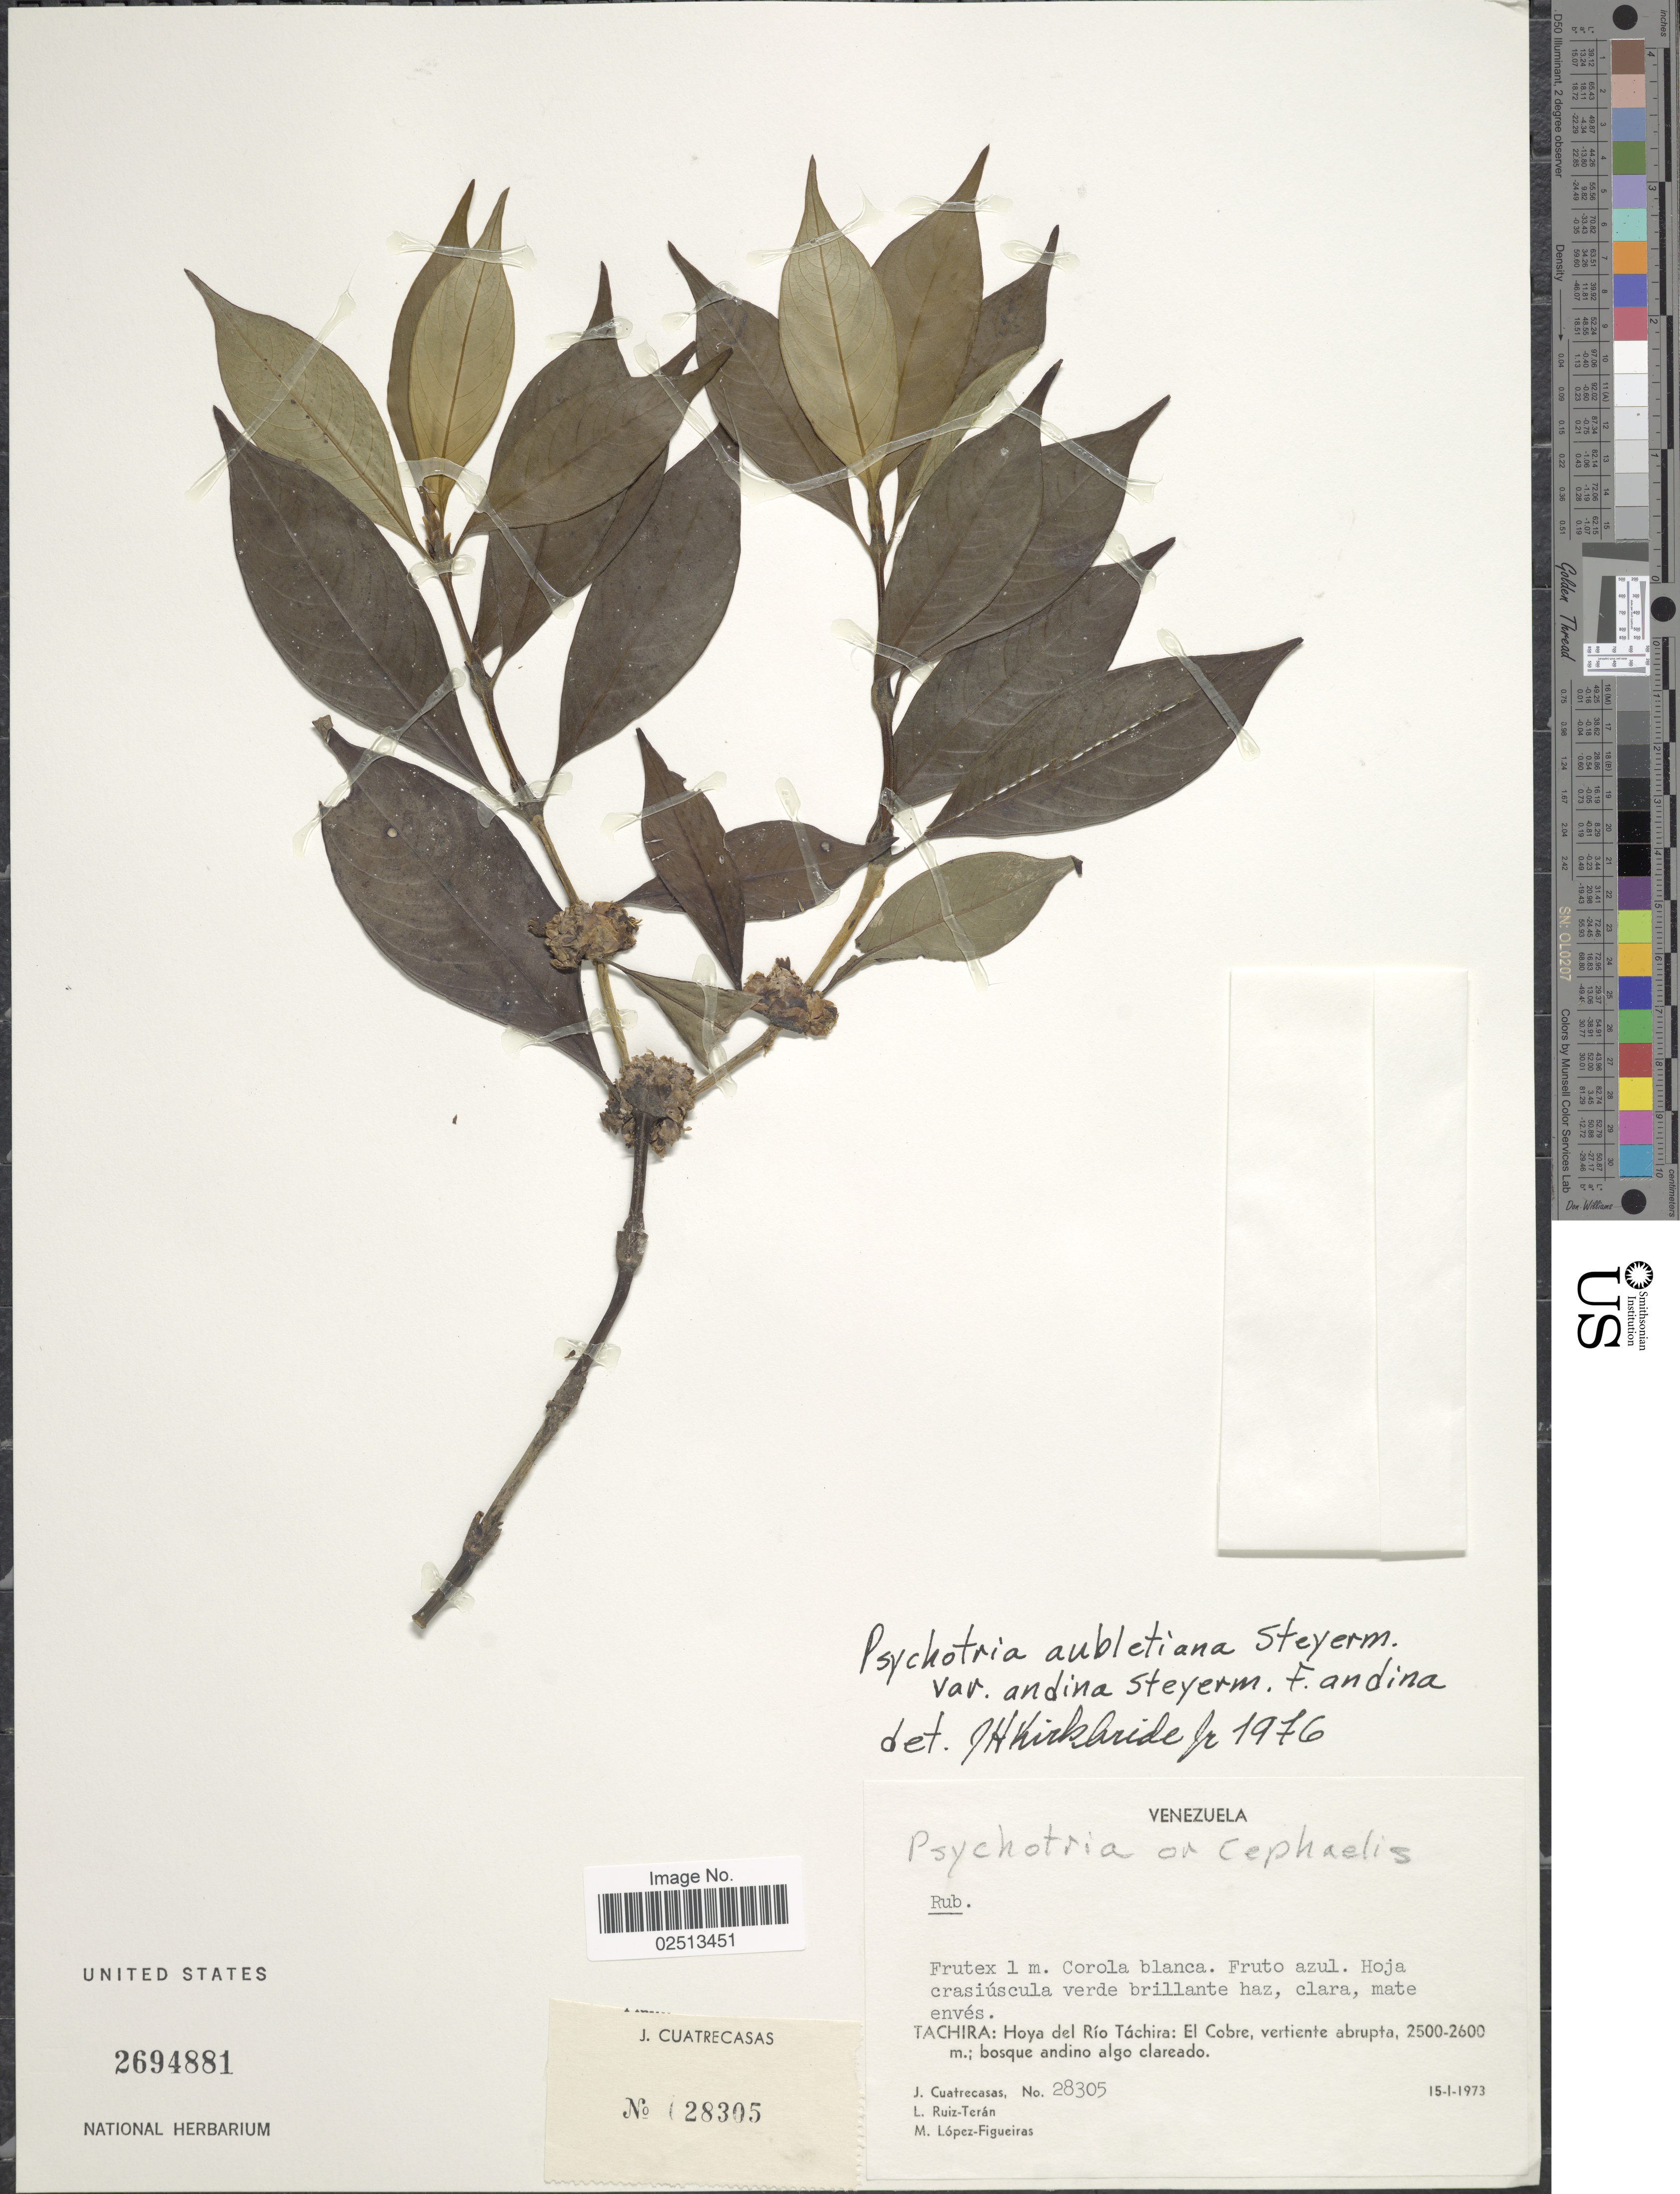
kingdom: Plantae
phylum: Tracheophyta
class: Magnoliopsida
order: Gentianales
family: Rubiaceae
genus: Psychotria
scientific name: Psychotria aubletiana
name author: Steyerm.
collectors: J. Cuatrecasas, L. E. Ruíz-Terán & M. Lopéz-F.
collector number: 28305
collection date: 1973-01-15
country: Venezuela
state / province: Tachira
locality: Hoya del Río Táchira: El Cobre, vertiente abrupta, bosque andino algo clareado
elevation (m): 2500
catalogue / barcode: US 2694881